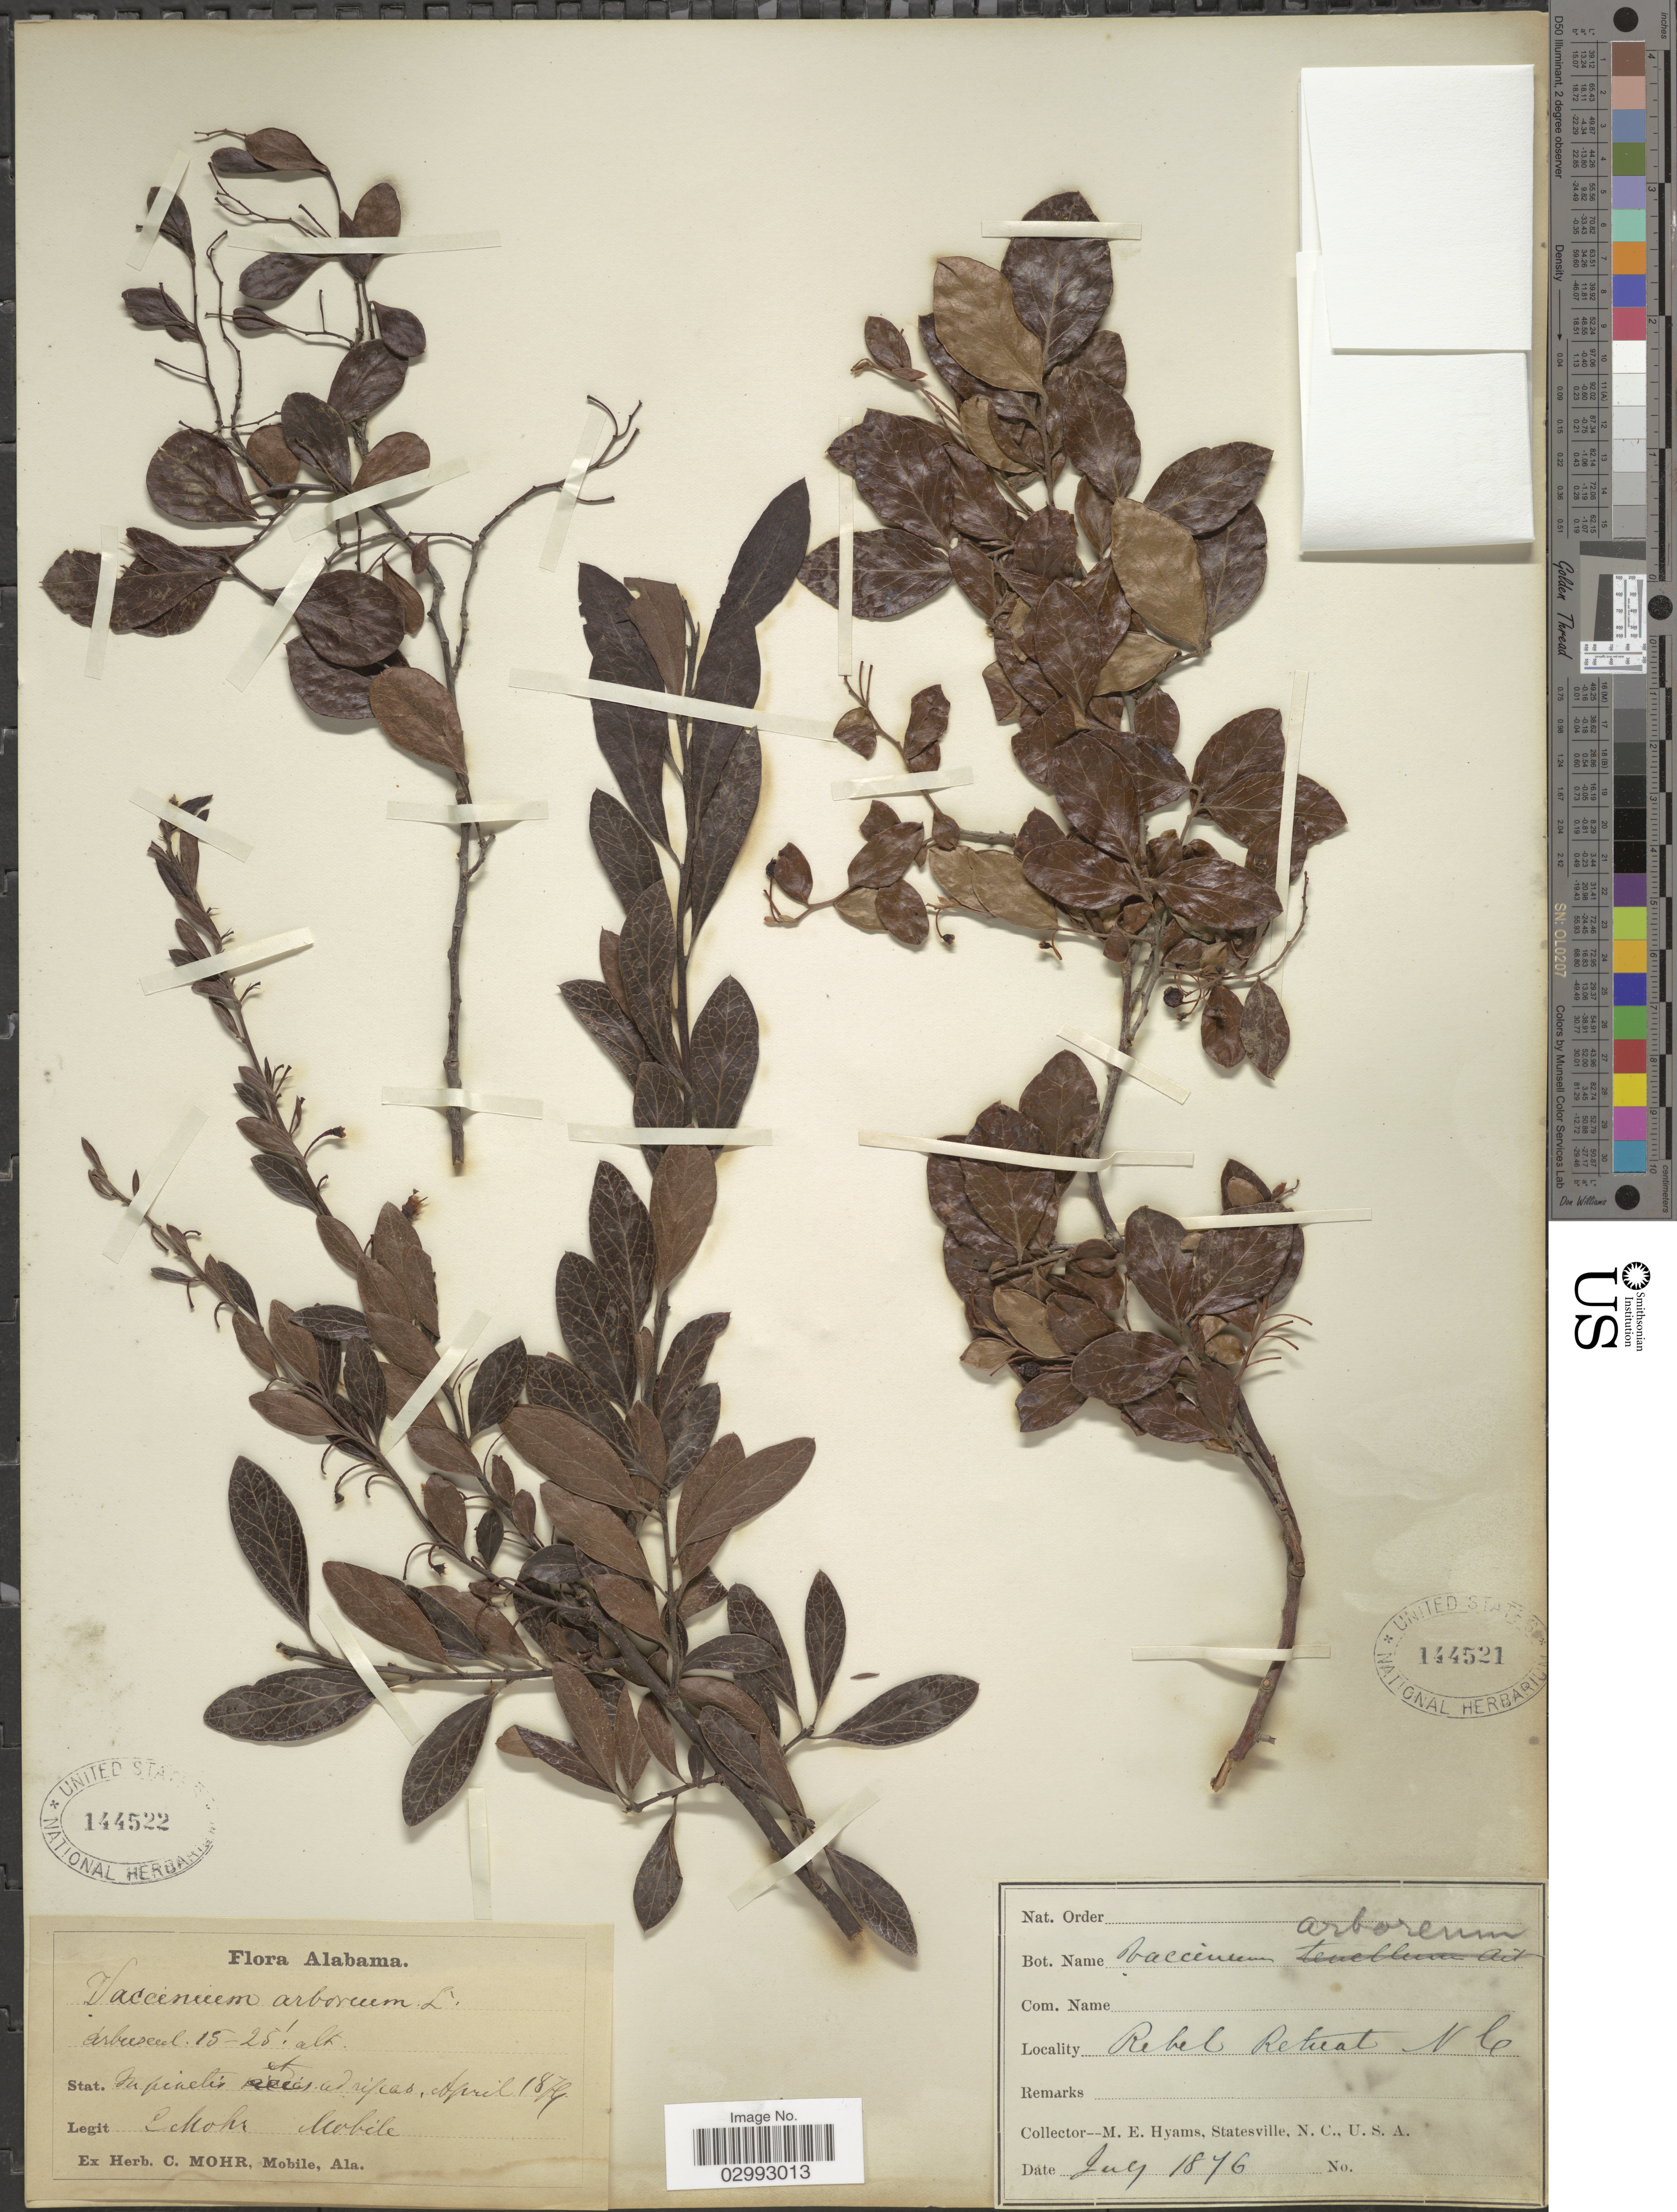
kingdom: Plantae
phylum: Tracheophyta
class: Magnoliopsida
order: Ericales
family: Ericaceae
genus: Batodendron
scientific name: Batodendron arboreum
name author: Nutt.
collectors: M. E. Hyams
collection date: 1876-07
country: United States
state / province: North Carolina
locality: Rebel Retreat NC.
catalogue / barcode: US 144521